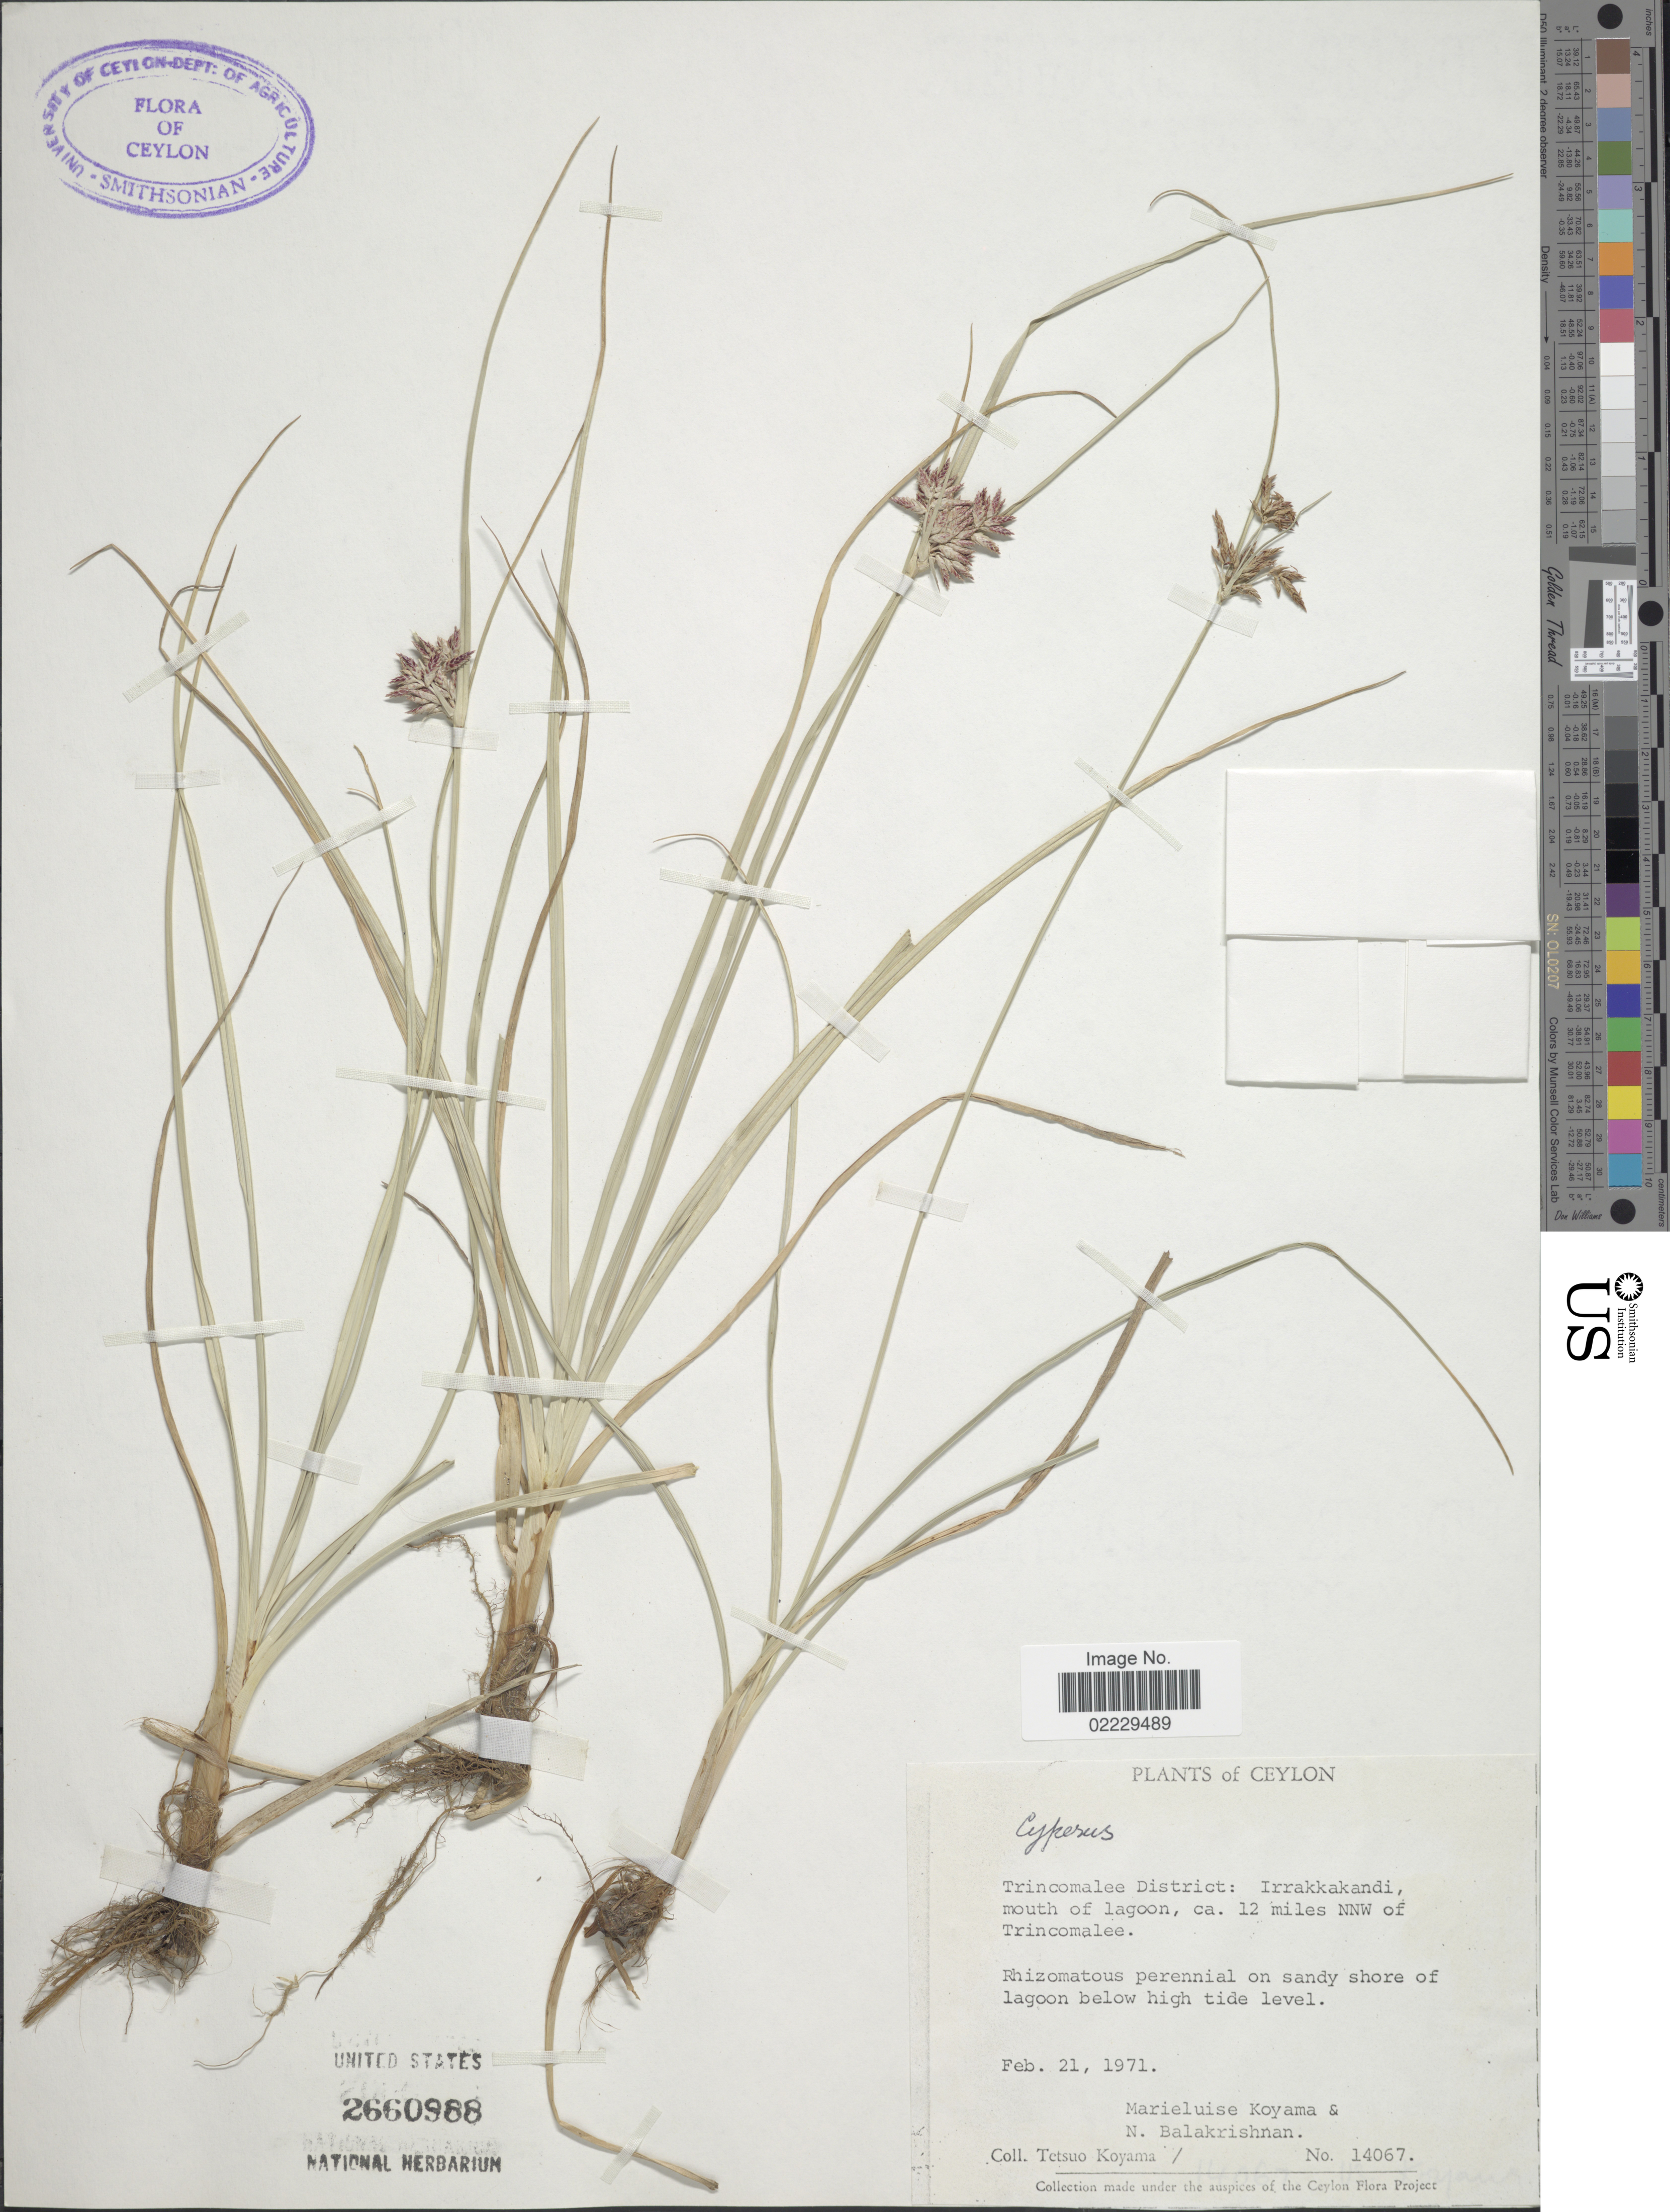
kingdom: Plantae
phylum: Tracheophyta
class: Liliopsida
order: Poales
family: Cyperaceae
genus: Cyperus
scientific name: Cyperus stoloniferus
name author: Retz.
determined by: Strong, Mark T., (BOT), Smithsonian Institution - National Museum of Natural History (UNITED STATES)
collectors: T. Koyama, M. Koyama & N. Balakrishnan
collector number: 14067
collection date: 1971-02-21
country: Sri Lanka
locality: Ceylon, Trincomalee District: Irrakkakandi, mouth of lagoon, ca. 12 miles NNW of Trincomalee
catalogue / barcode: US 2660988